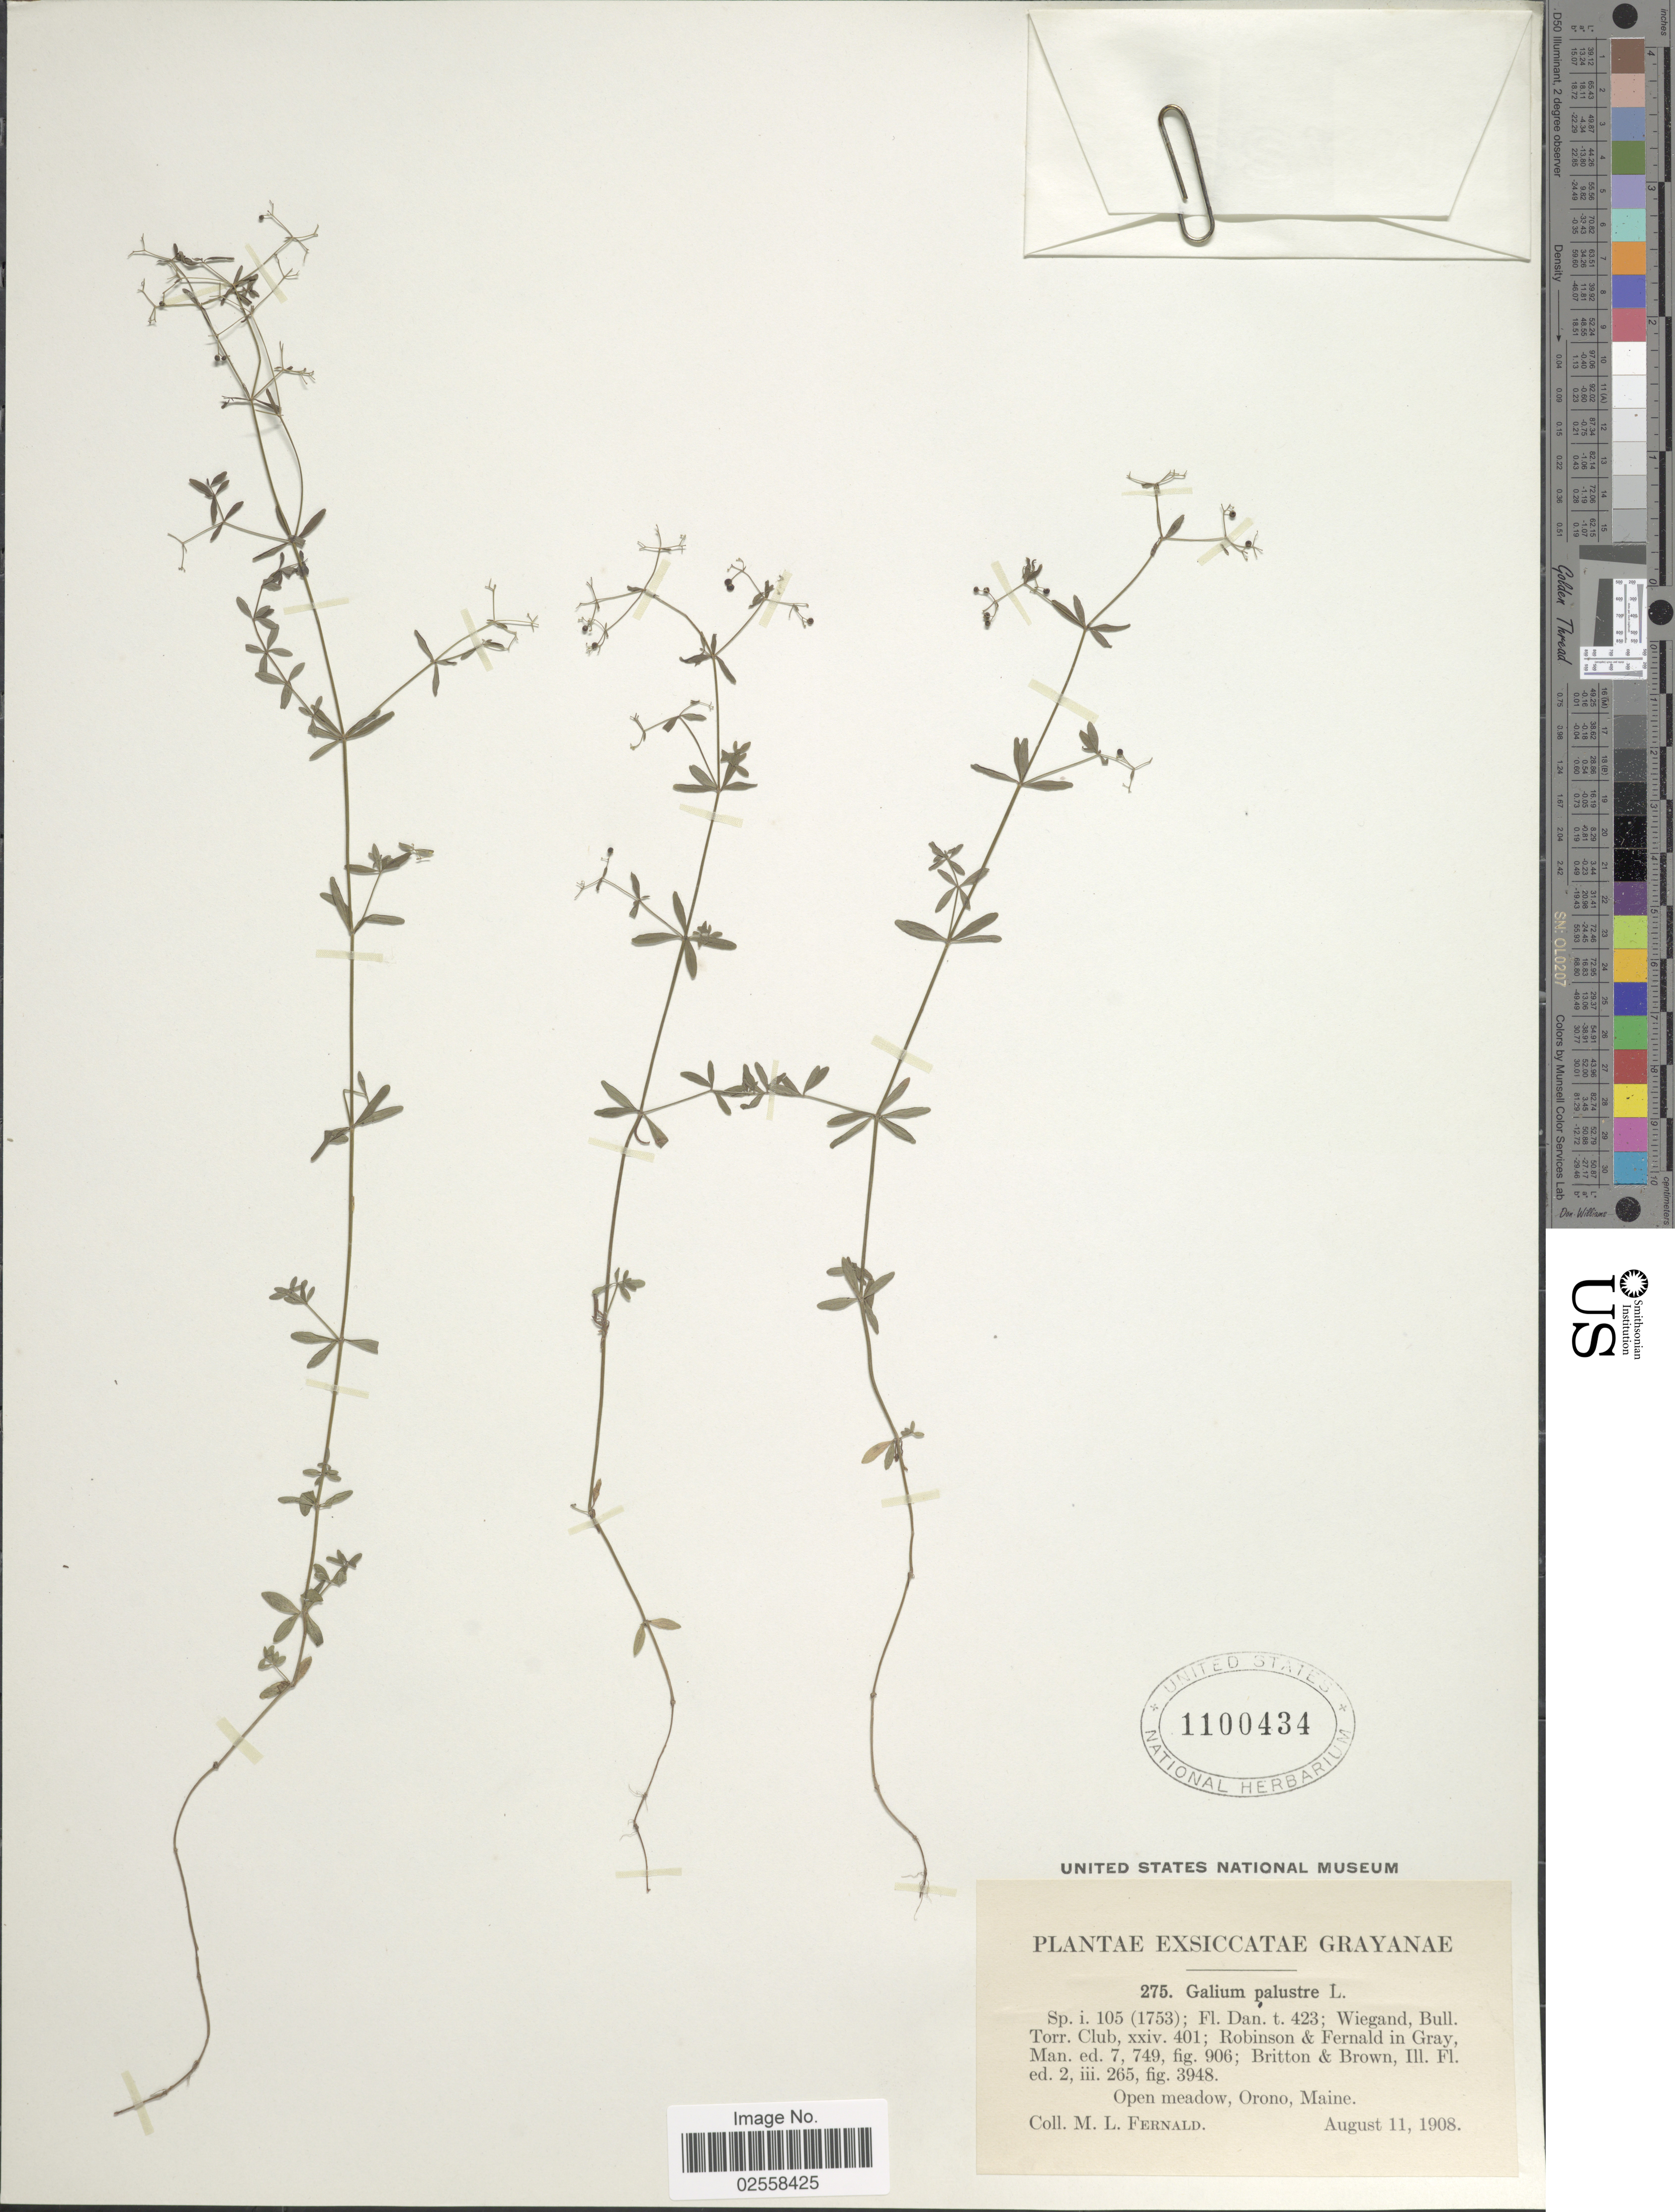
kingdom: Plantae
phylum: Tracheophyta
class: Magnoliopsida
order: Gentianales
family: Rubiaceae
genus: Galium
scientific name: Galium plumosum subsp. plumosum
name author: Rusby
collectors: M. L. Fernald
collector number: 275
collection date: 1908-08-11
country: United States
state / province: Maine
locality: Grayanae, Orono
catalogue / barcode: US 1100434